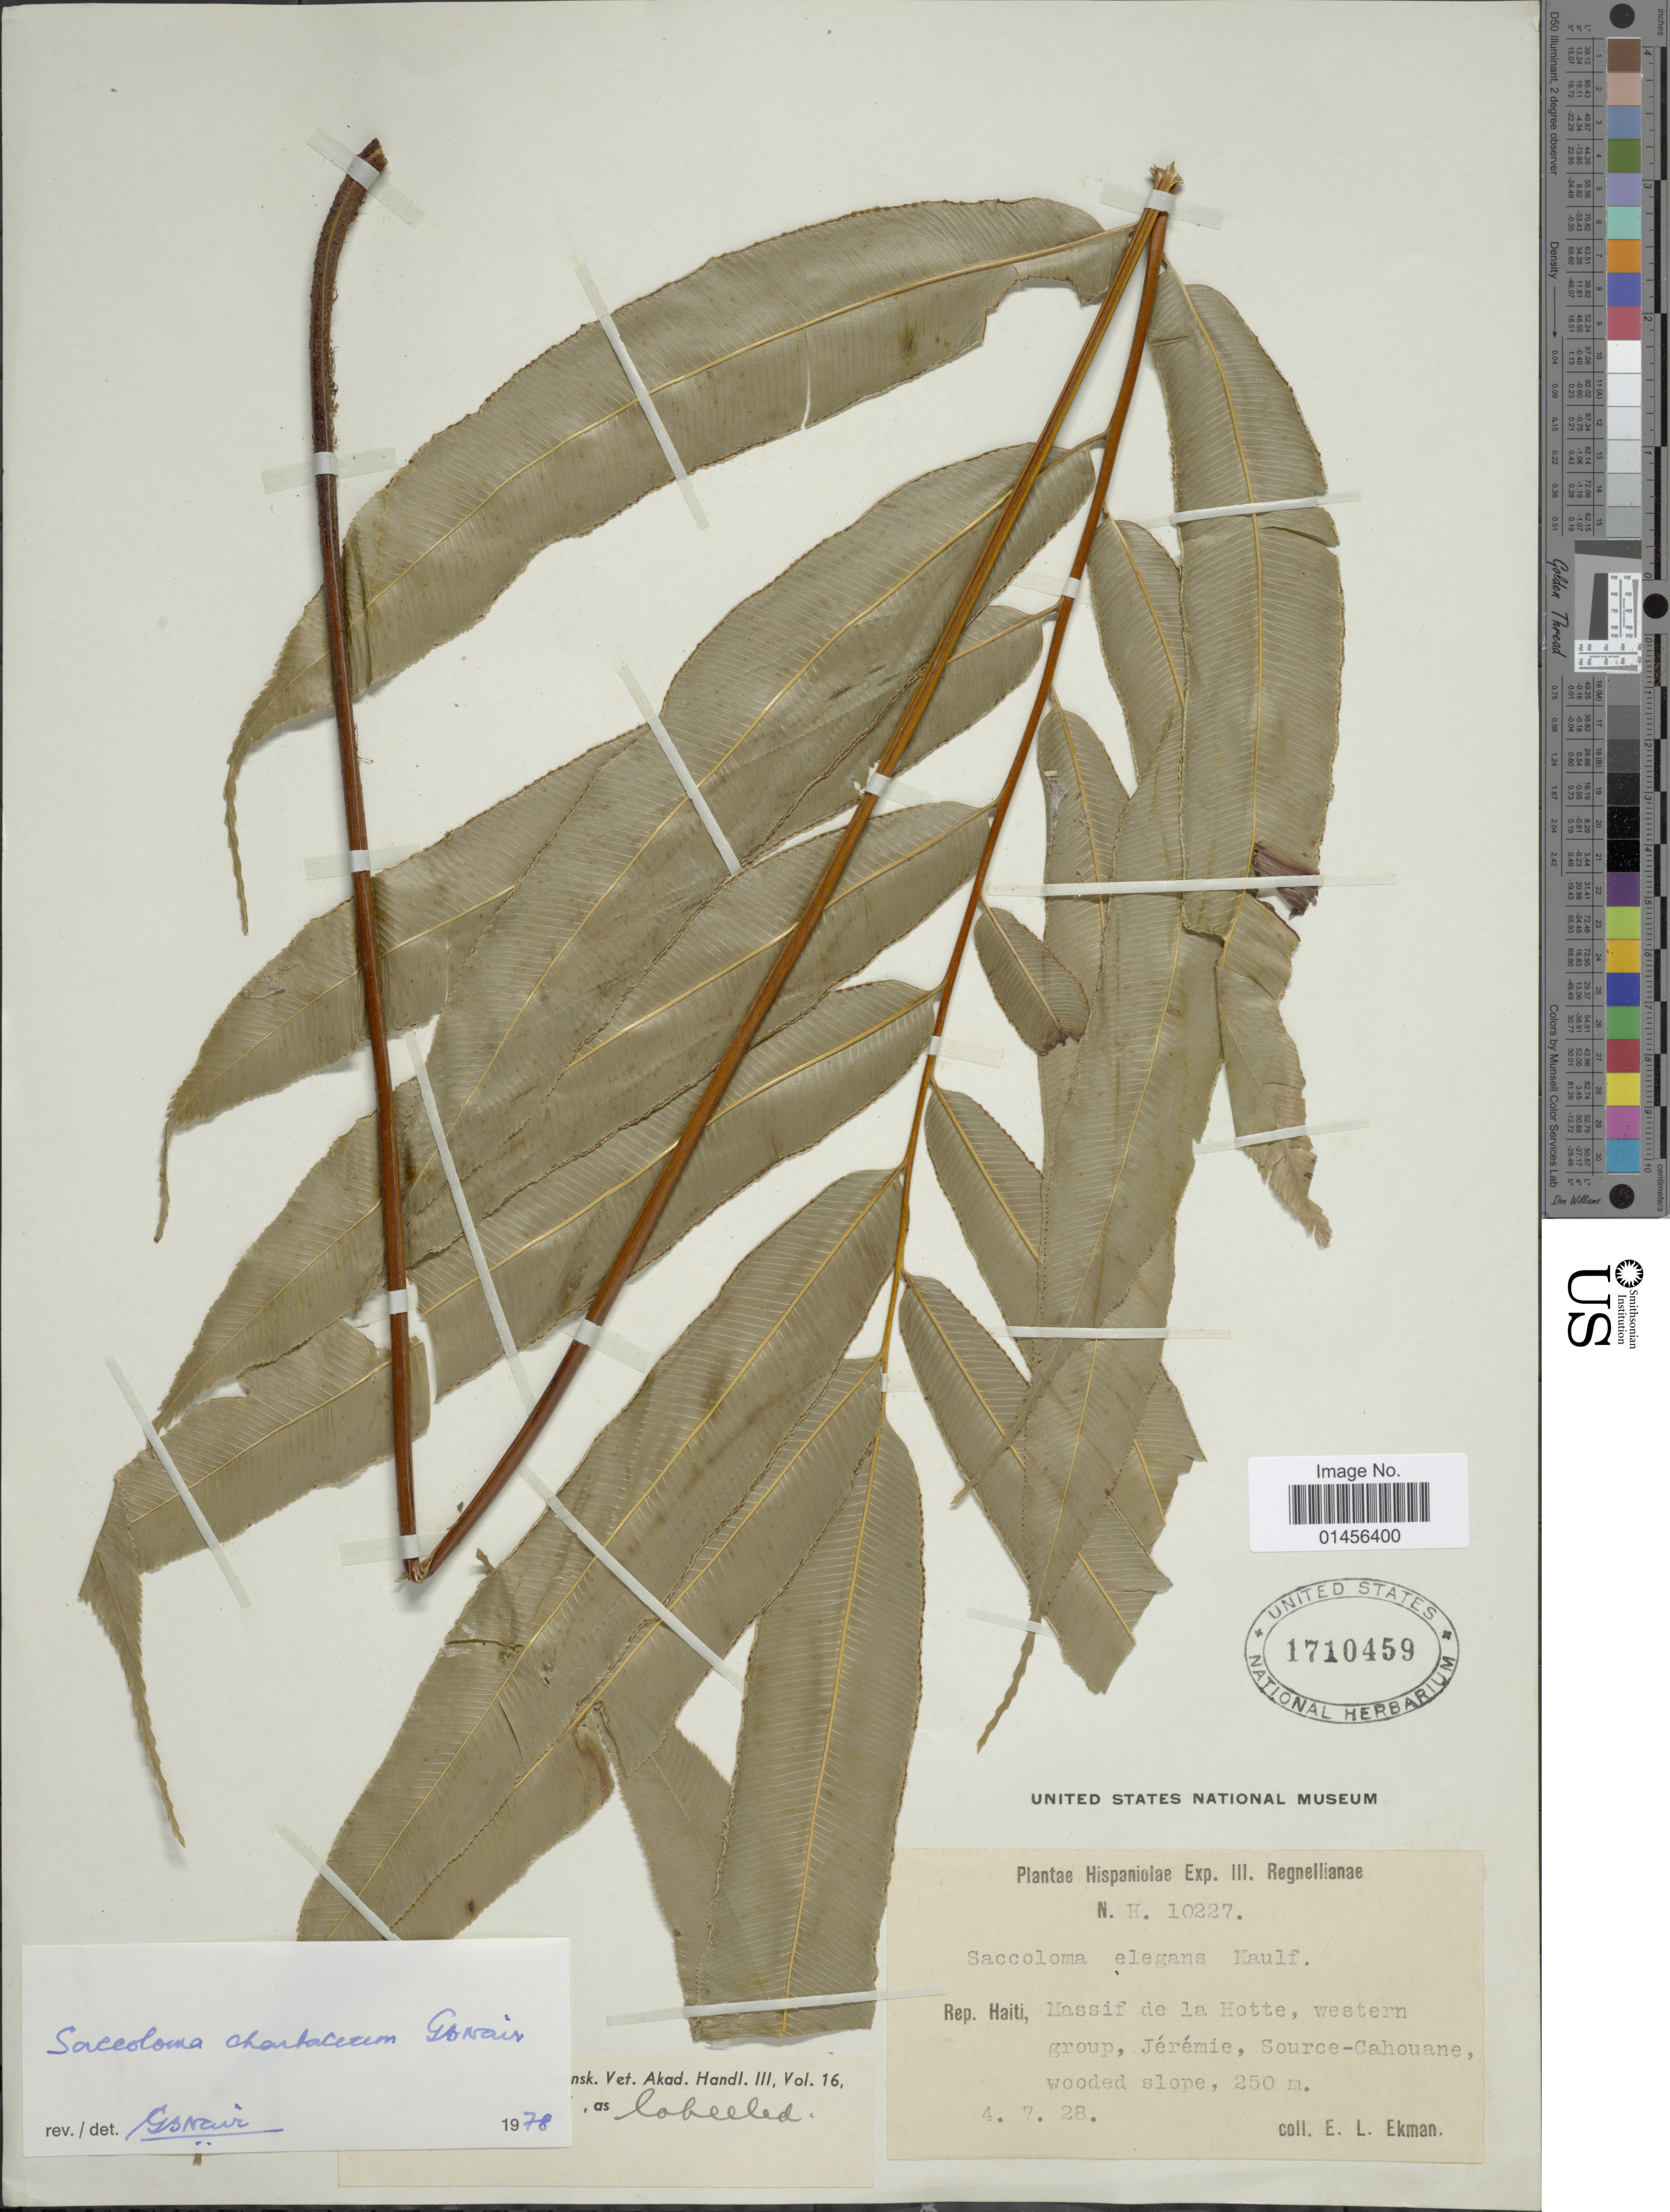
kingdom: Plantae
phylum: Tracheophyta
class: Polypodiopsida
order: Polypodiales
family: Saccolomataceae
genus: Saccoloma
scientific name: Saccoloma elegans subsp. chartaceum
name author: Cremers & K.U. Kramer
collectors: E. L. Ekman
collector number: H 10227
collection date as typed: Transcribed d/m/y: 4/7/28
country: Haiti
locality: Rep. Haiti, Massif de la Hotte, western group, Jérémie, Source-Cahouane, wooded slope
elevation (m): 250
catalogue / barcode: US 1710459